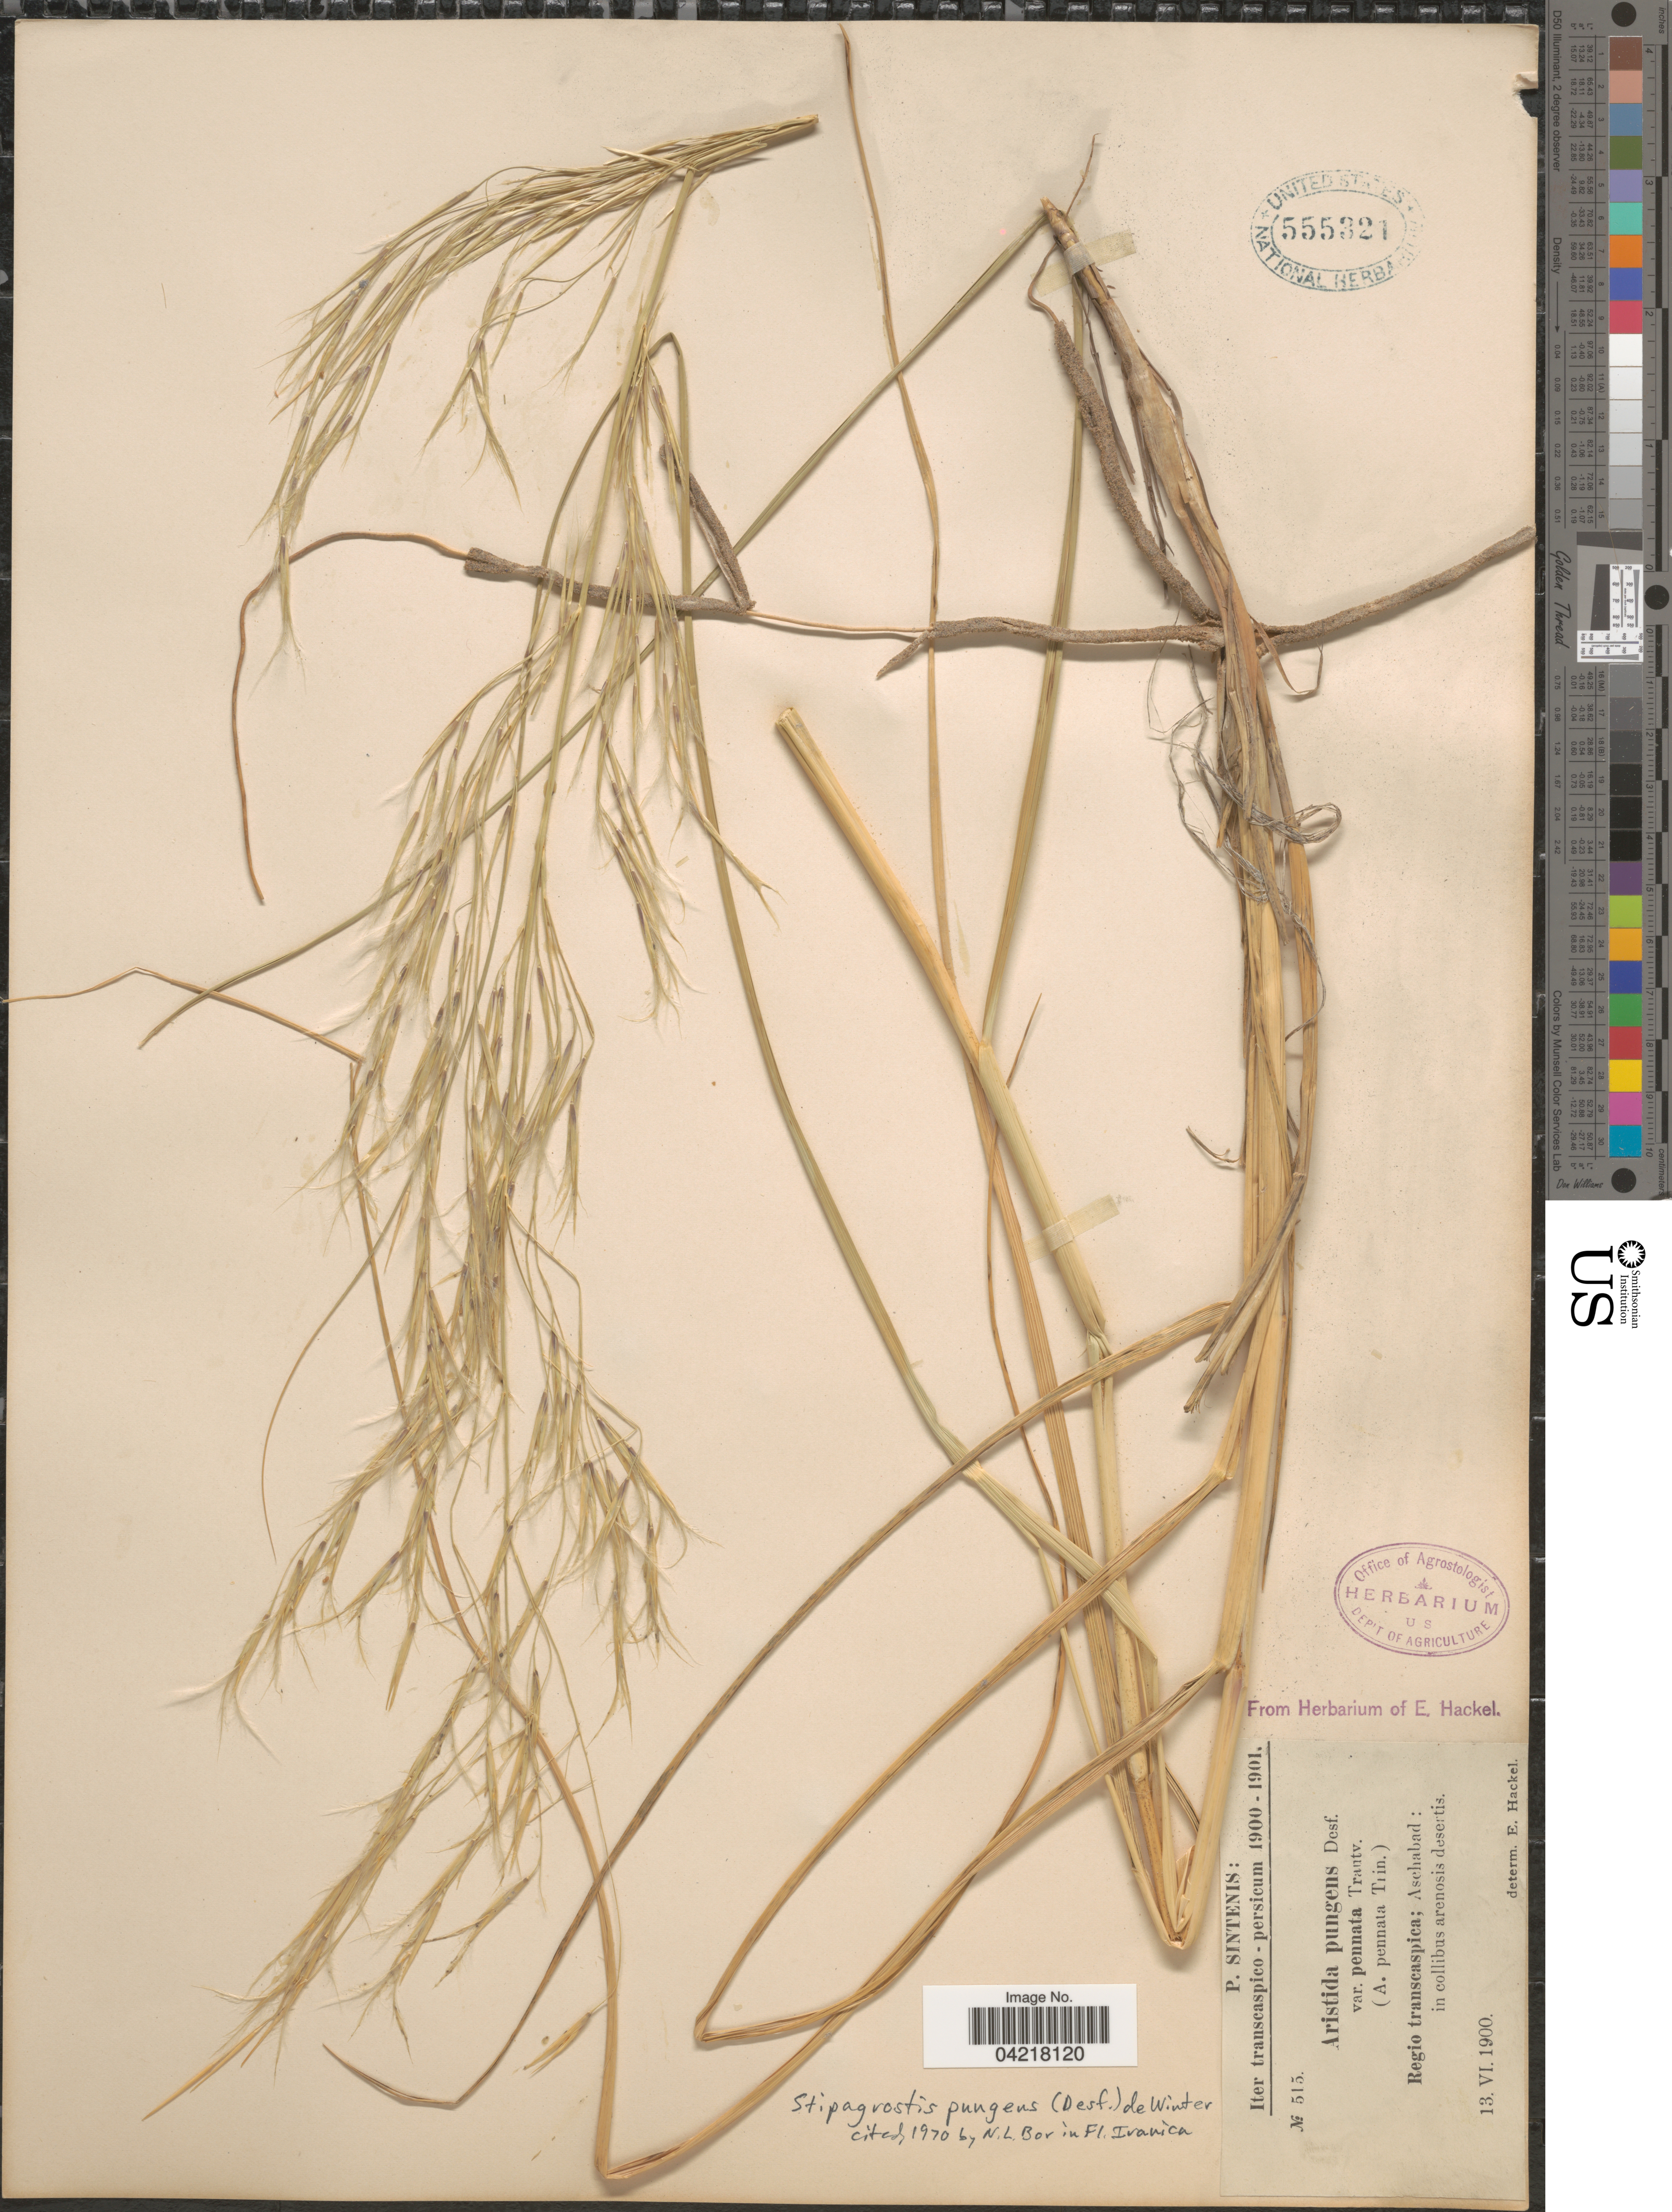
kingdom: Plantae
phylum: Tracheophyta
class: Liliopsida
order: Poales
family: Poaceae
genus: Stipagrostis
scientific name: Stipagrostis pungens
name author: (Desf.) De Winter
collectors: P. Sintenis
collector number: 515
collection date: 1900-06-13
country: Turkmenistan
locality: Iter transcaspica-persicum 1900-1901. Regio transcaspica; Aschabad: in collibus arenosis desertis.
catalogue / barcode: US 555321